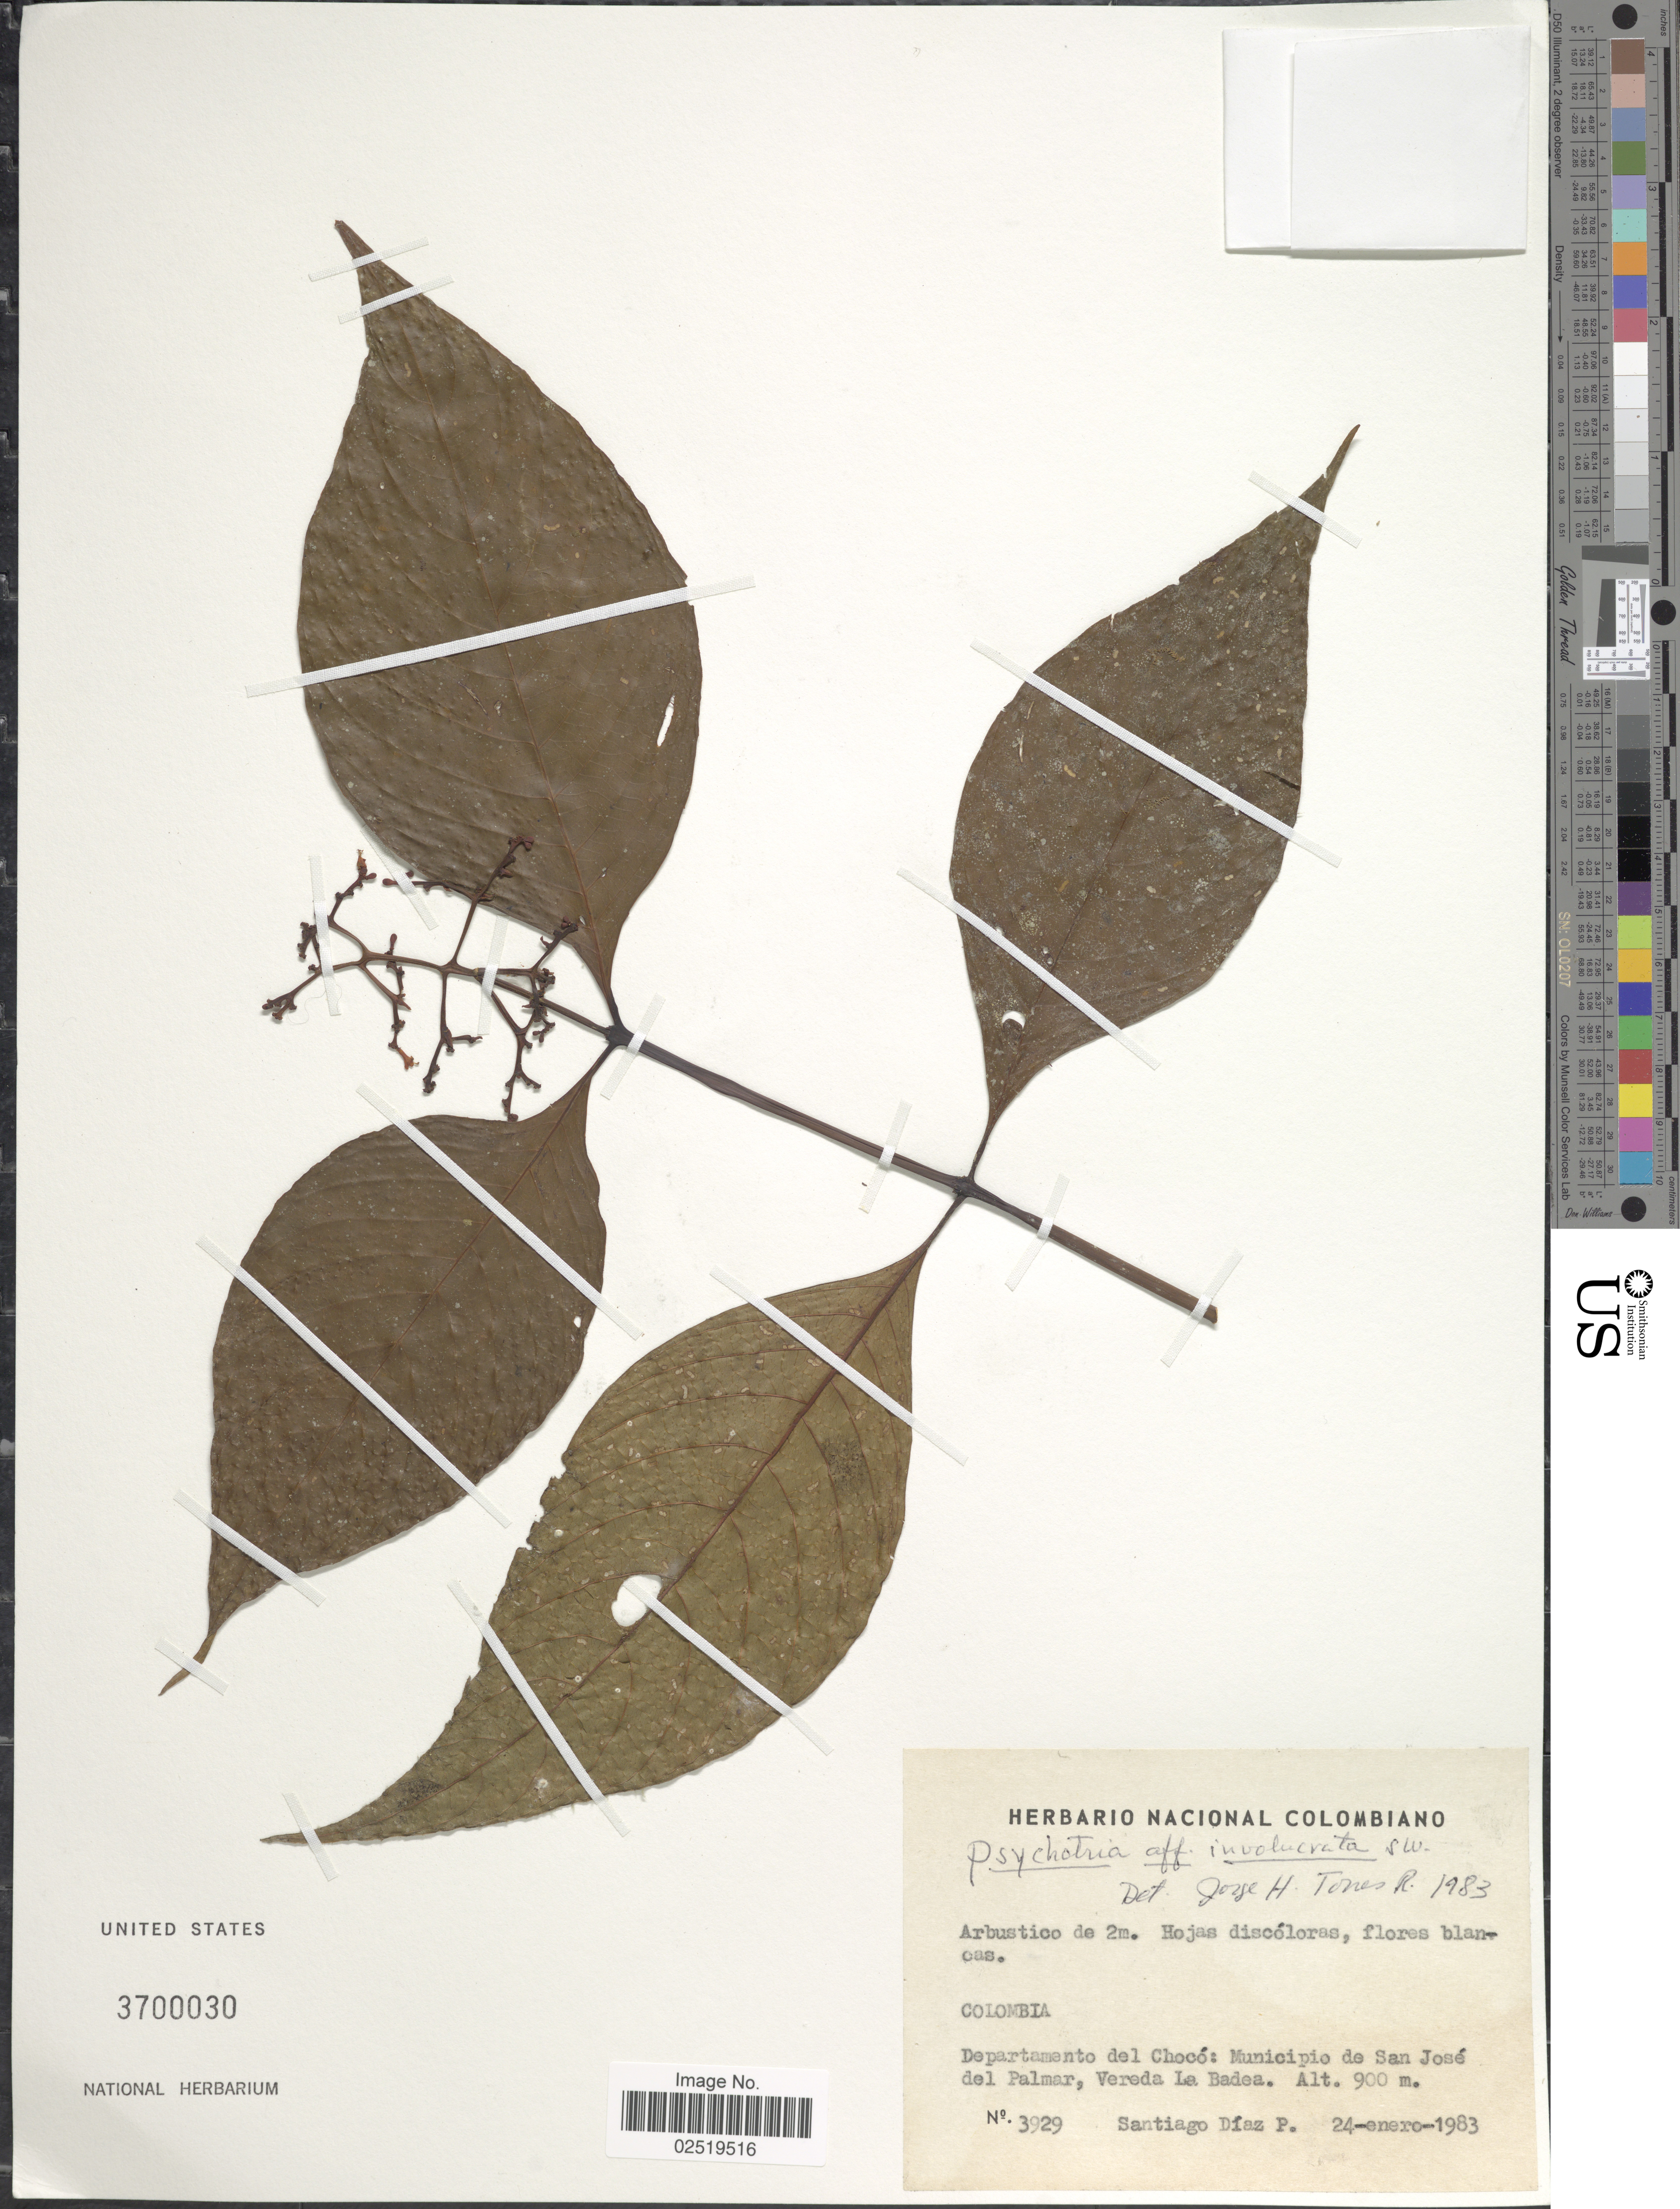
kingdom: Plantae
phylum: Tracheophyta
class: Magnoliopsida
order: Gentianales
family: Rubiaceae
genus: Psychotria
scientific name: Psychotria involucrata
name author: Sw.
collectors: S. Díaz Píedrahíta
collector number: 3929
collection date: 1983-01-24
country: Colombia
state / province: Chocó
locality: Municipio de San José del Palmar, Vereda La Badea.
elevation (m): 900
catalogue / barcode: US 3700030